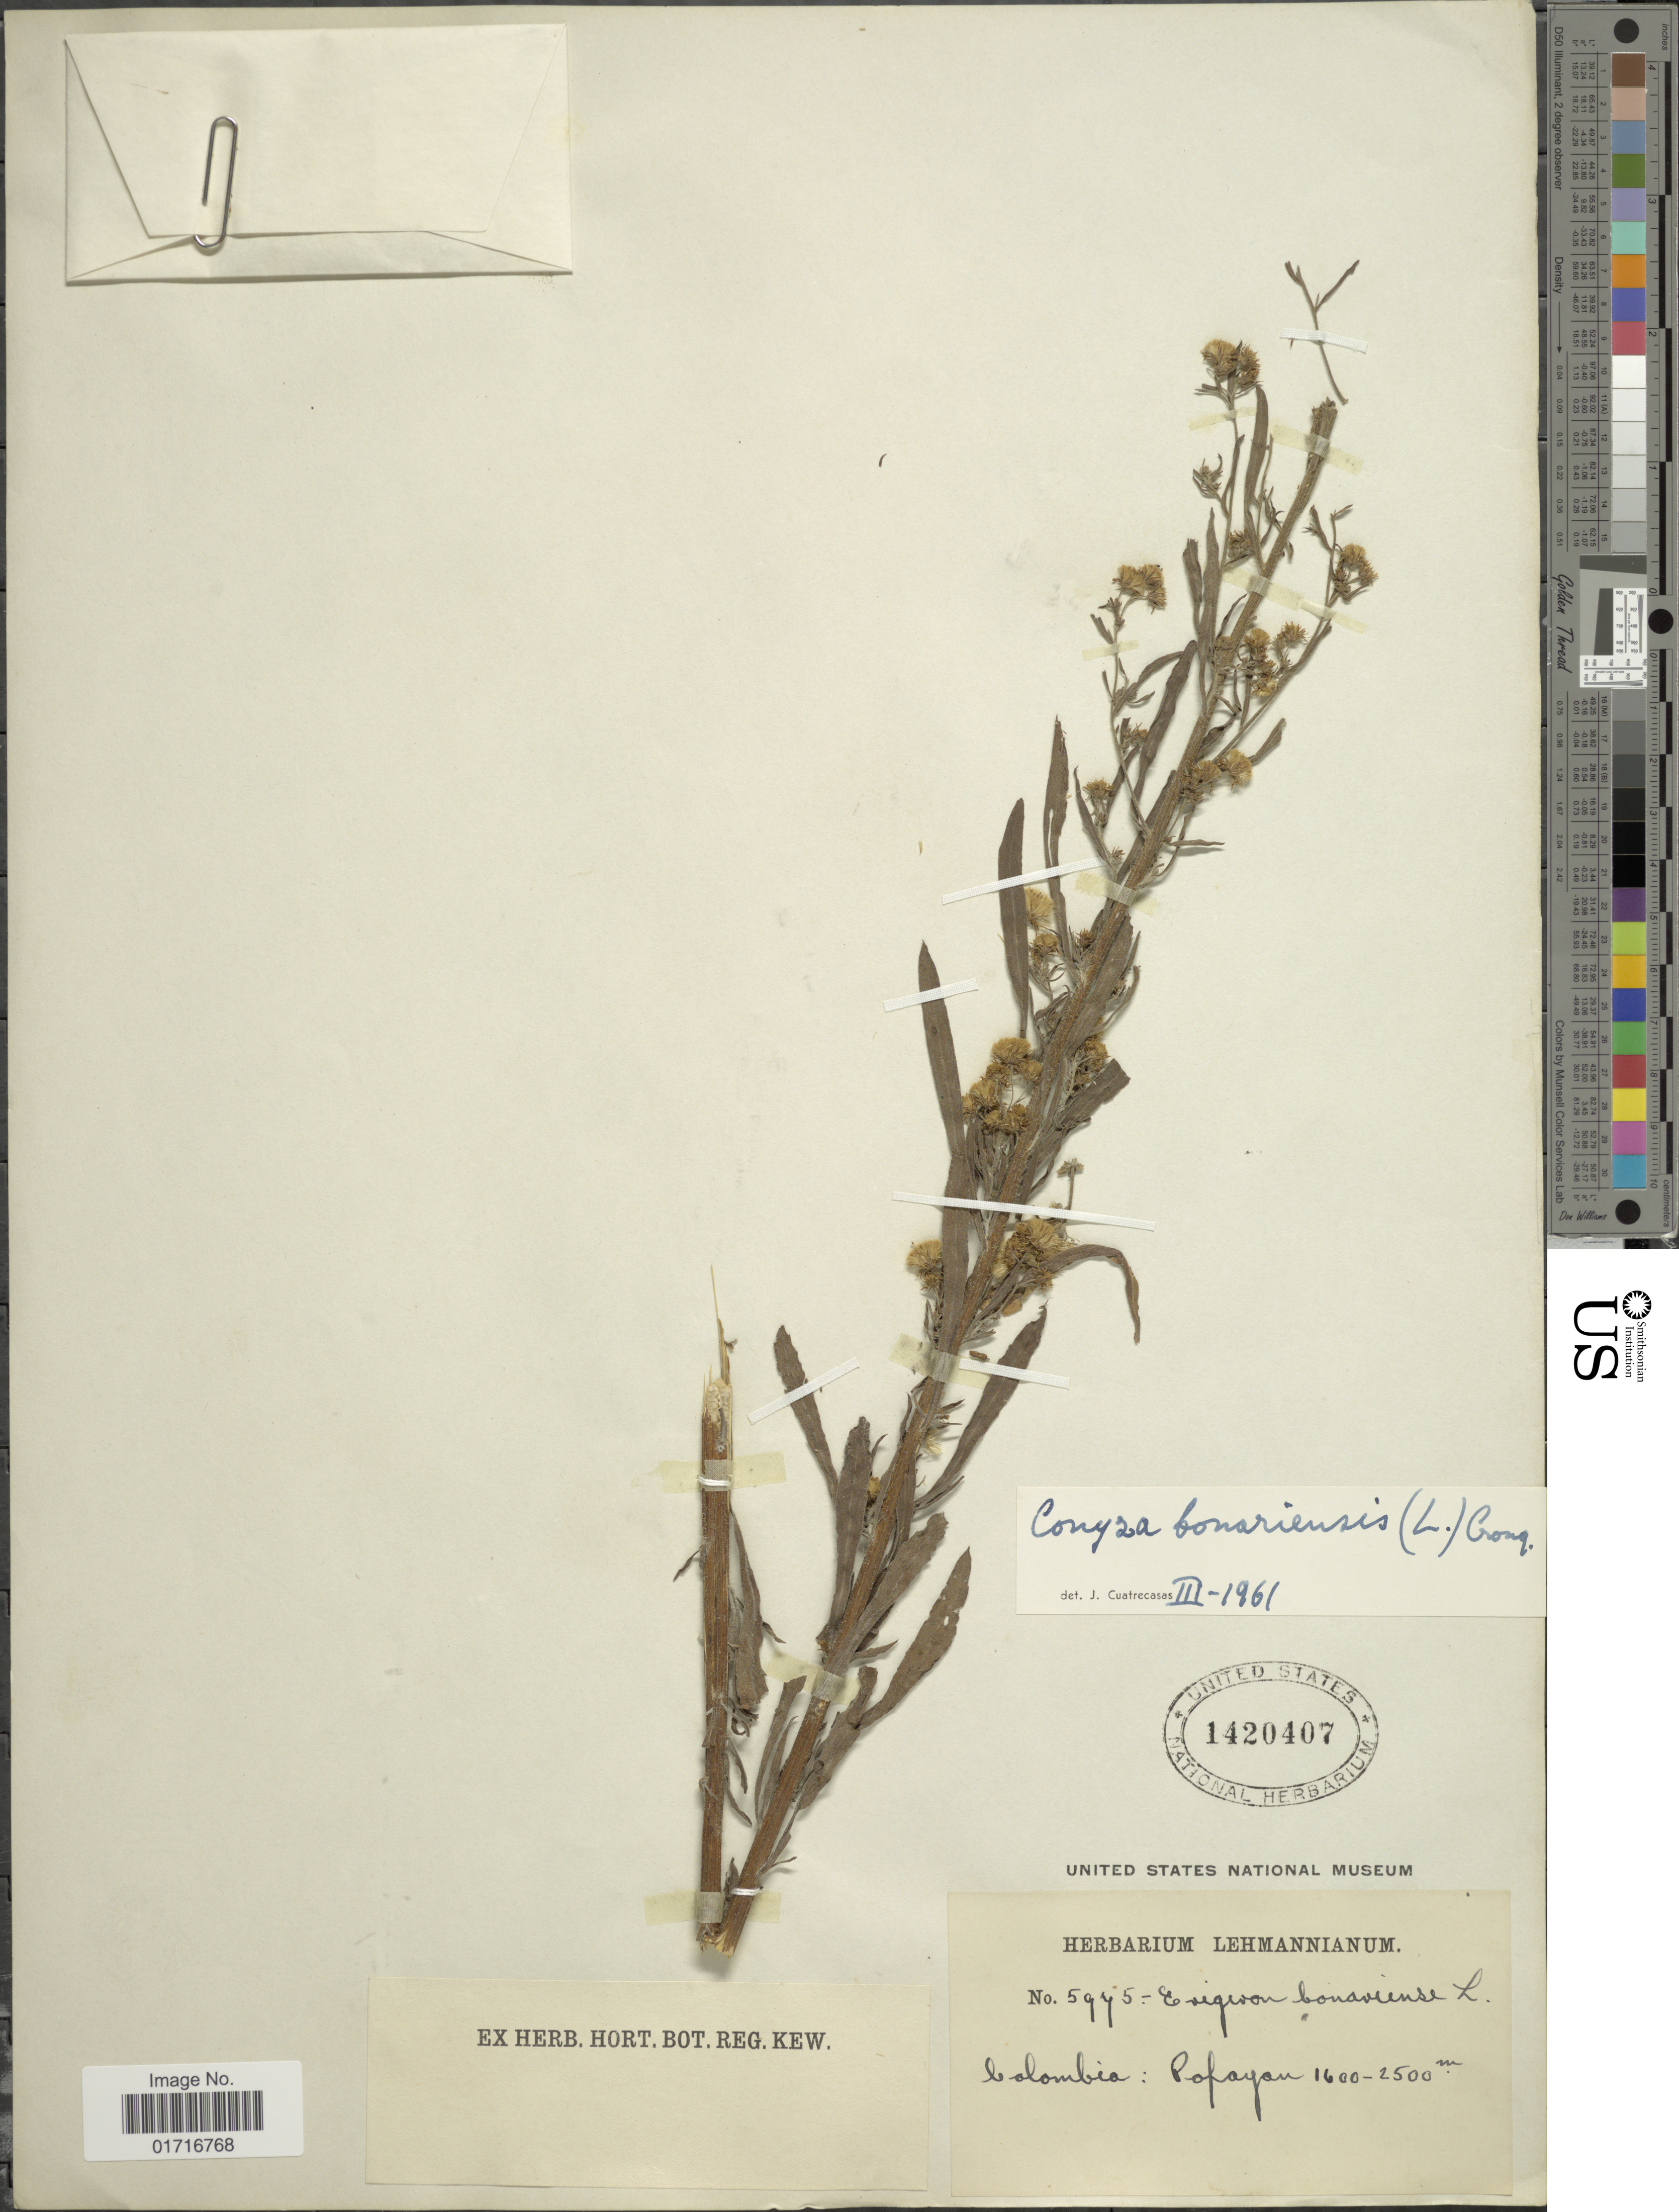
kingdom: Plantae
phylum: Tracheophyta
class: Magnoliopsida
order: Asterales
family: Asteraceae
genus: Conyza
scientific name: Conyza bonariensis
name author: (L.) Cronq.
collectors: ex herb. Lehmannianum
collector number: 5975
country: Colombia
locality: Colombia: Popayan.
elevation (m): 1600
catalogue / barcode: US 1420407